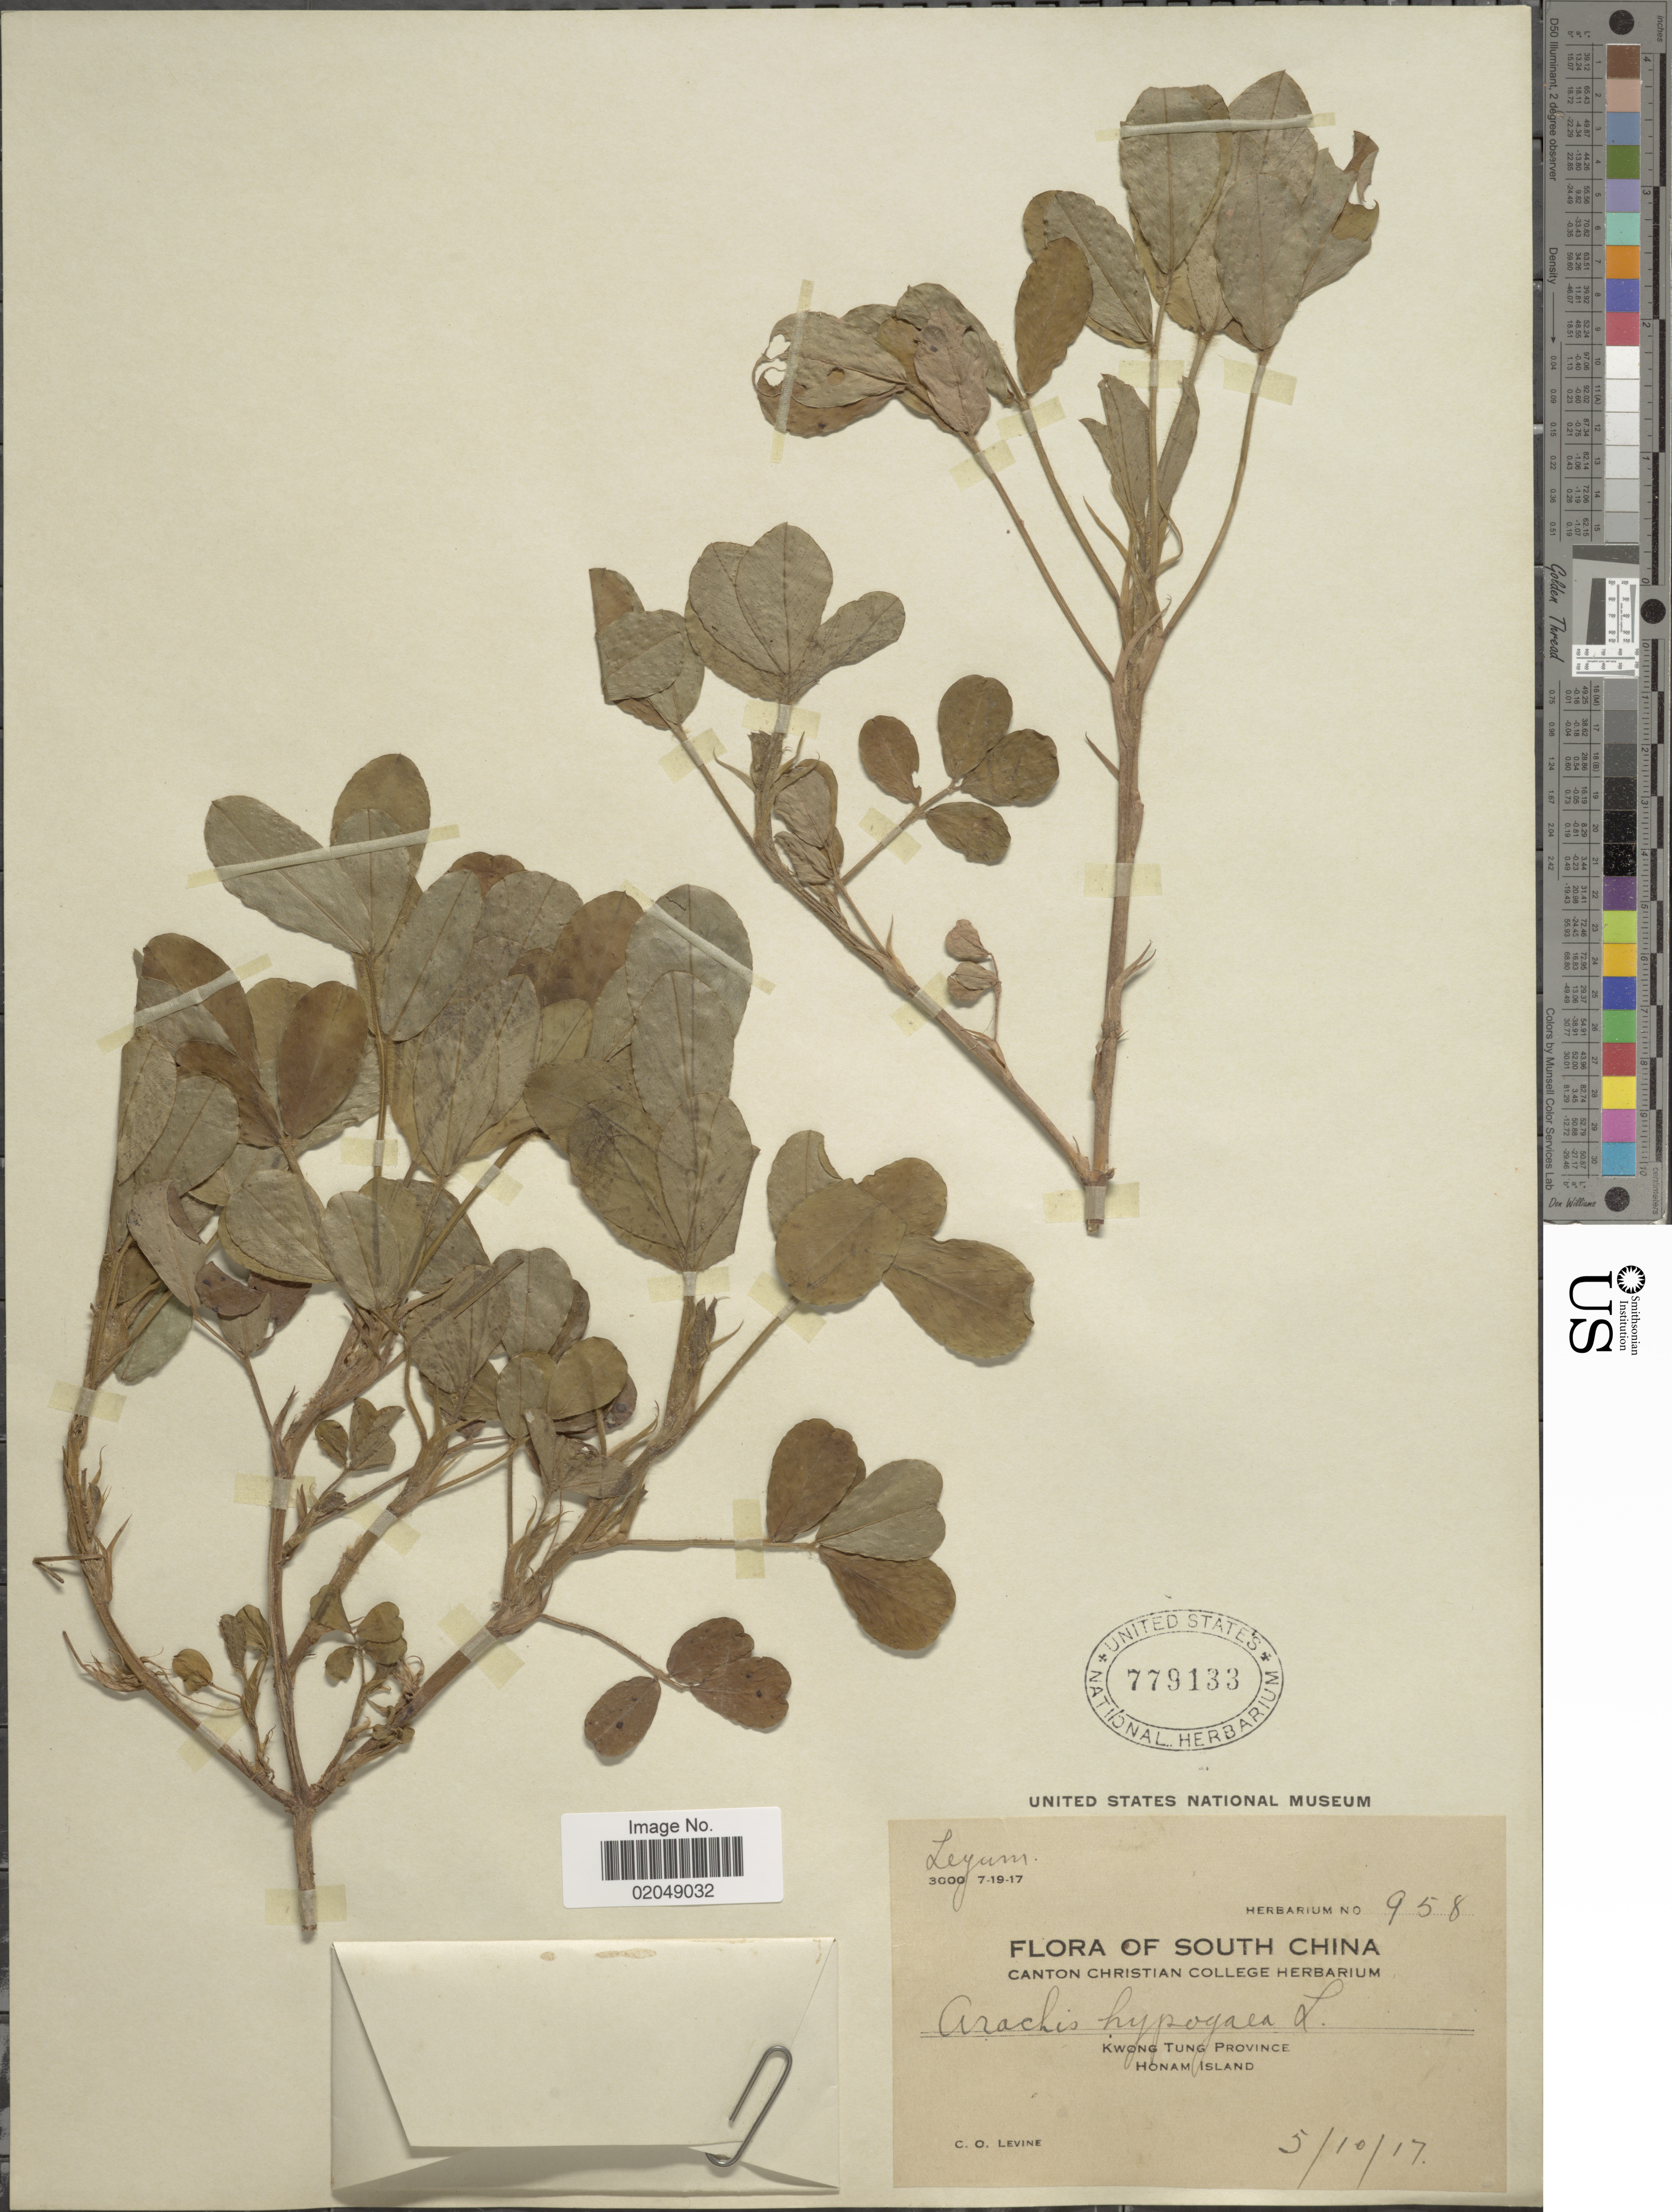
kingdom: Plantae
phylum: Tracheophyta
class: Magnoliopsida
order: Fabales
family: Fabaceae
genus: Arachis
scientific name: Arachis hypogaea subsp. hypogaea var. hirsuta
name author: Köhler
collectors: C. O. Levine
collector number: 958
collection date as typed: Transcribed d/m/y: 5/10/17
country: China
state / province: Guangdong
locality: South China, Kwong Tung Province, Honam Island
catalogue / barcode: US 779133